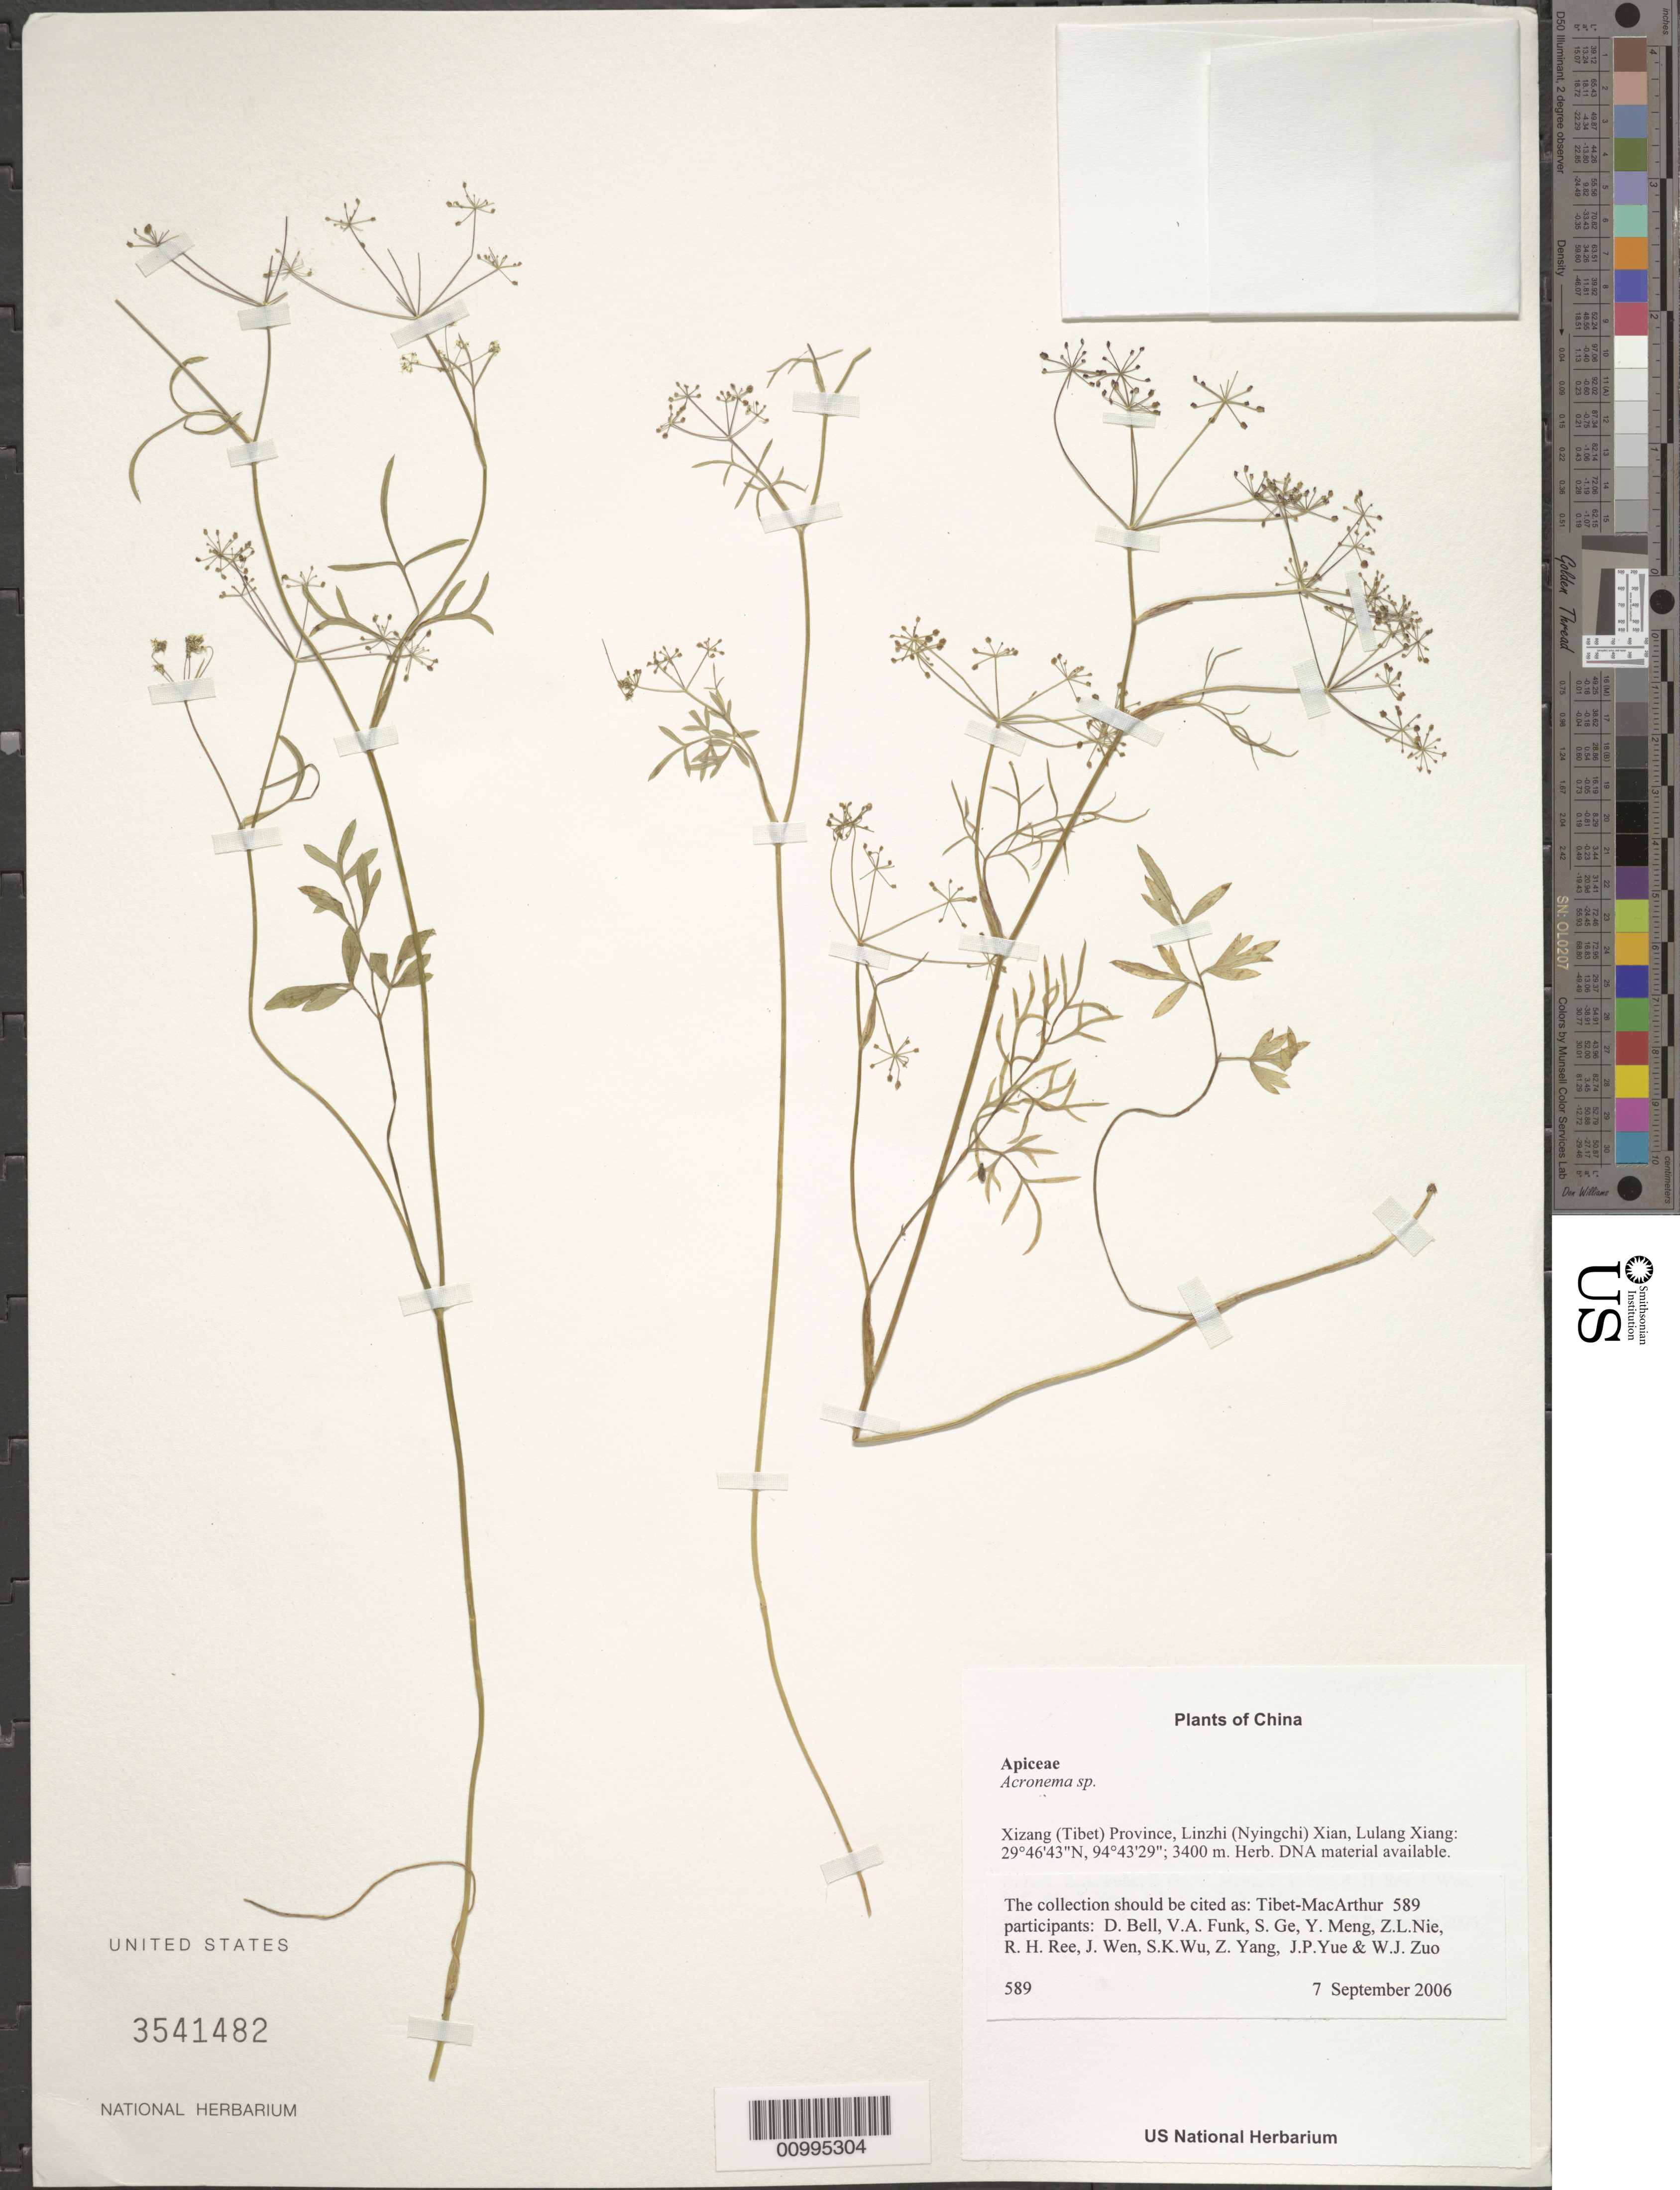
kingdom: Plantae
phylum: Tracheophyta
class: Magnoliopsida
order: Apiales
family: Apiaceae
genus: Acronema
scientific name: Acronema sp.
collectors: Tibet-MacArthur, D. A. Bell, V. Funk, S. Ge, Y. Meng, Z. Nie, R. Ree, J. Wen, S. K. Wu, Z. Yang, J. Yue & W. Zuo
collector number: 589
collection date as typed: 07 Sep 2006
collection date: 2006-09-07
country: China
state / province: Xizang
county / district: Linzhi (Nyingchi) Xian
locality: Lulang Xiang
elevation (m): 3400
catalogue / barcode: US 3541482